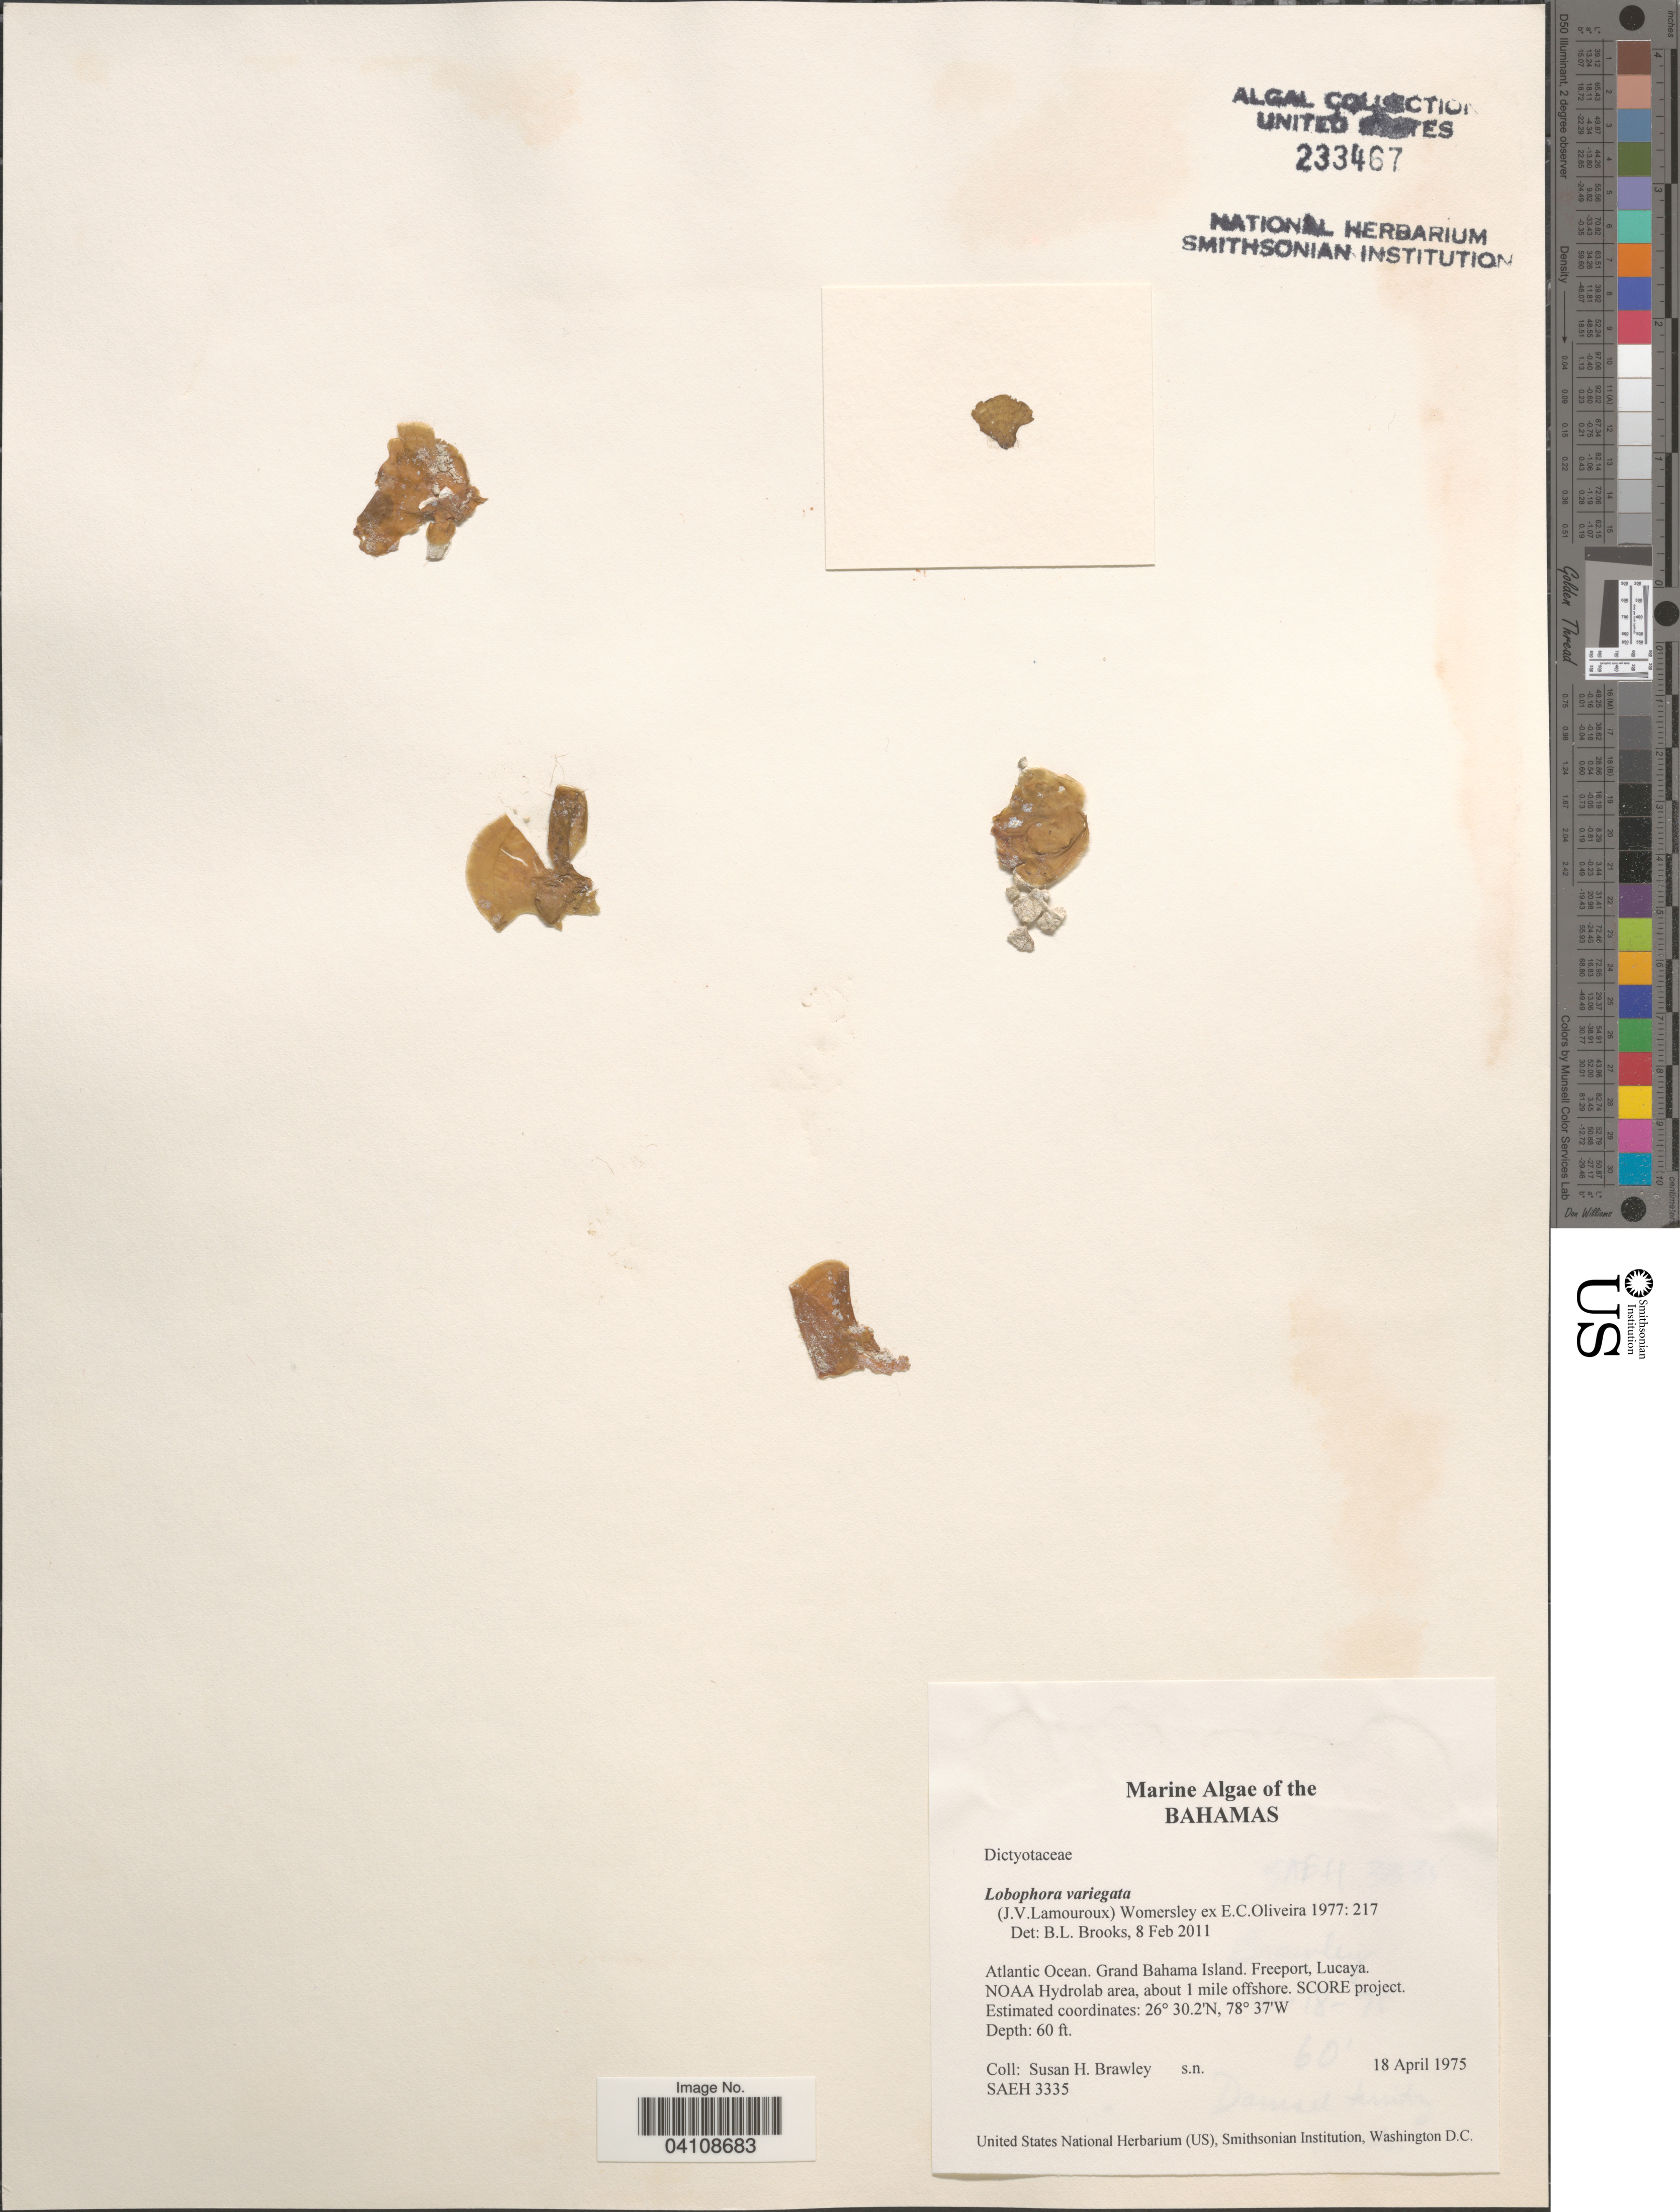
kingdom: Chromista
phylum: Ochrophyta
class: Phaeophyceae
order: Dictyotales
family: Dictyotaceae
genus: Lobophora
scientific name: Lobophora variegata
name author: (J.V.Lamouroux) Womersley & E.C. Oliveira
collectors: S. Brawley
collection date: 1975-04-18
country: Bahamas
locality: Atlantic Ocean. Grand Bahama Island. Freeport, Lucaya. NOAA Hydrolab area, about 1 mile offshore. SCORE project.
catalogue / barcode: US 233467